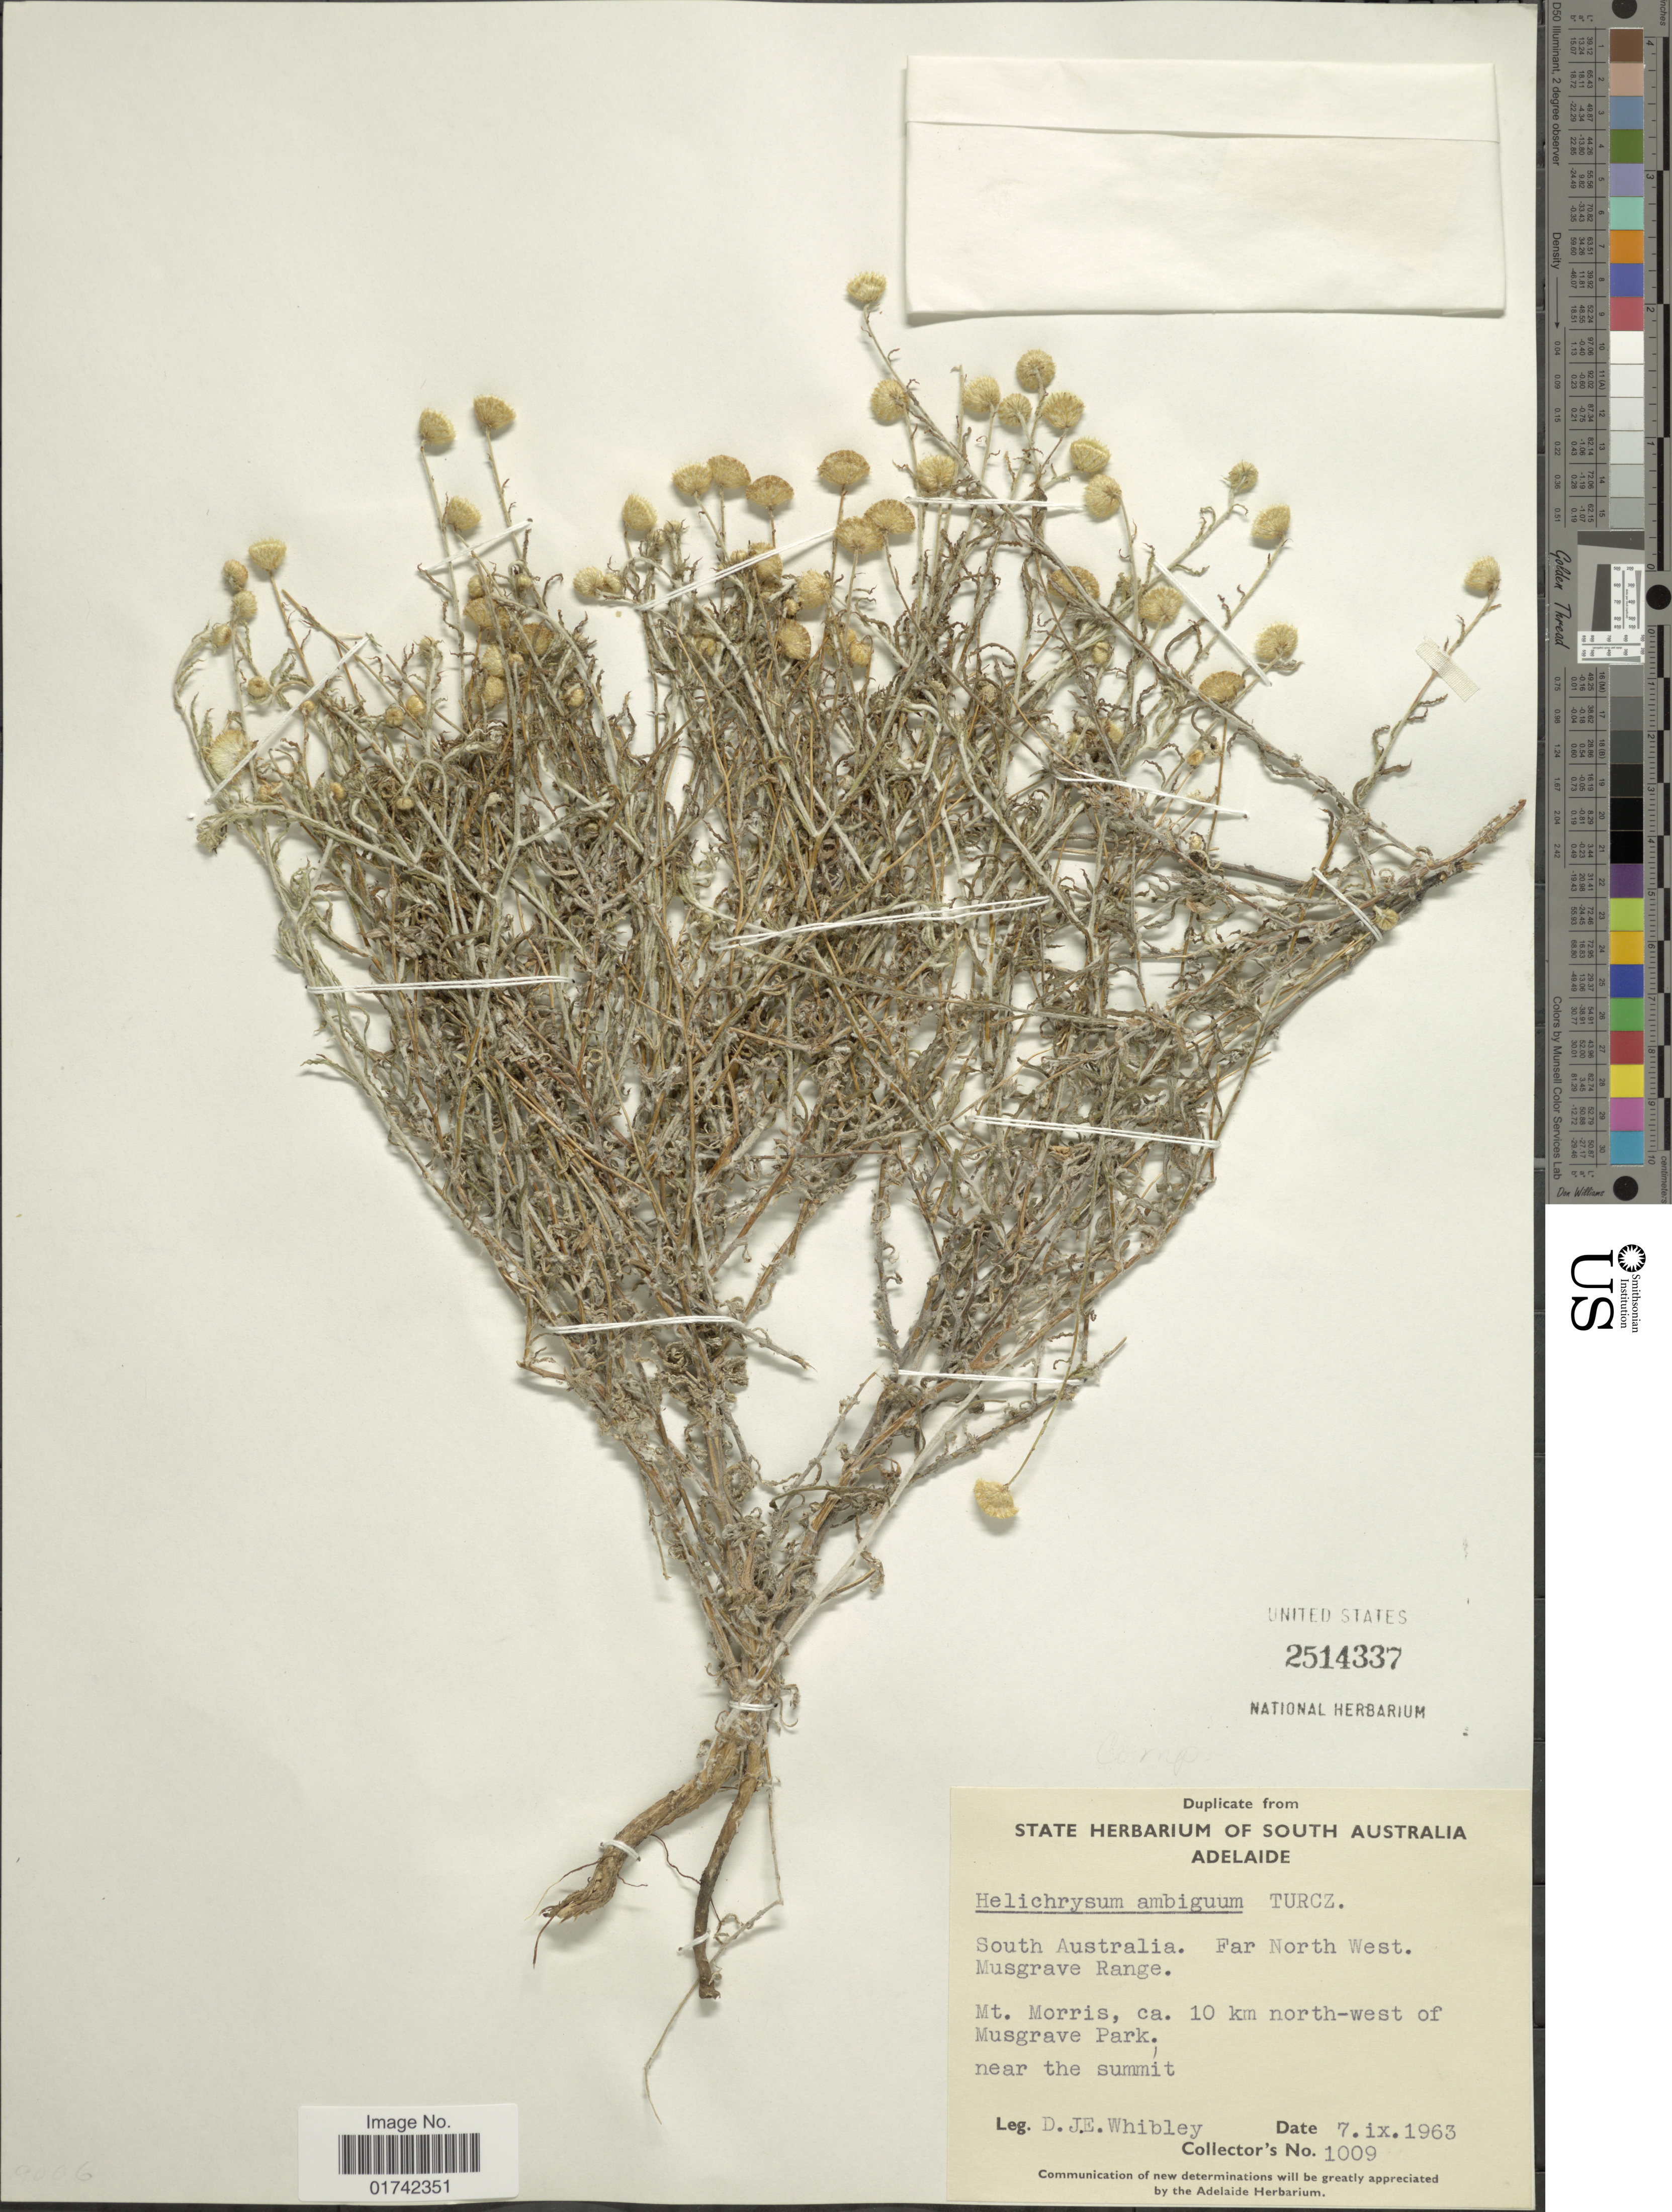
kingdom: Plantae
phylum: Tracheophyta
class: Magnoliopsida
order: Asterales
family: Asteraceae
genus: Helichrysum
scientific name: Helichrysum ambiguum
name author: Turcz.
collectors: D. Whibley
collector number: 1009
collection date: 1963-09-07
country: Australia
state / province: South Australia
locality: Far North West, Musgrave Range, Mt. Morris, ca 10 km north-west of Musgrave Park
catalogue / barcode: US 2514337